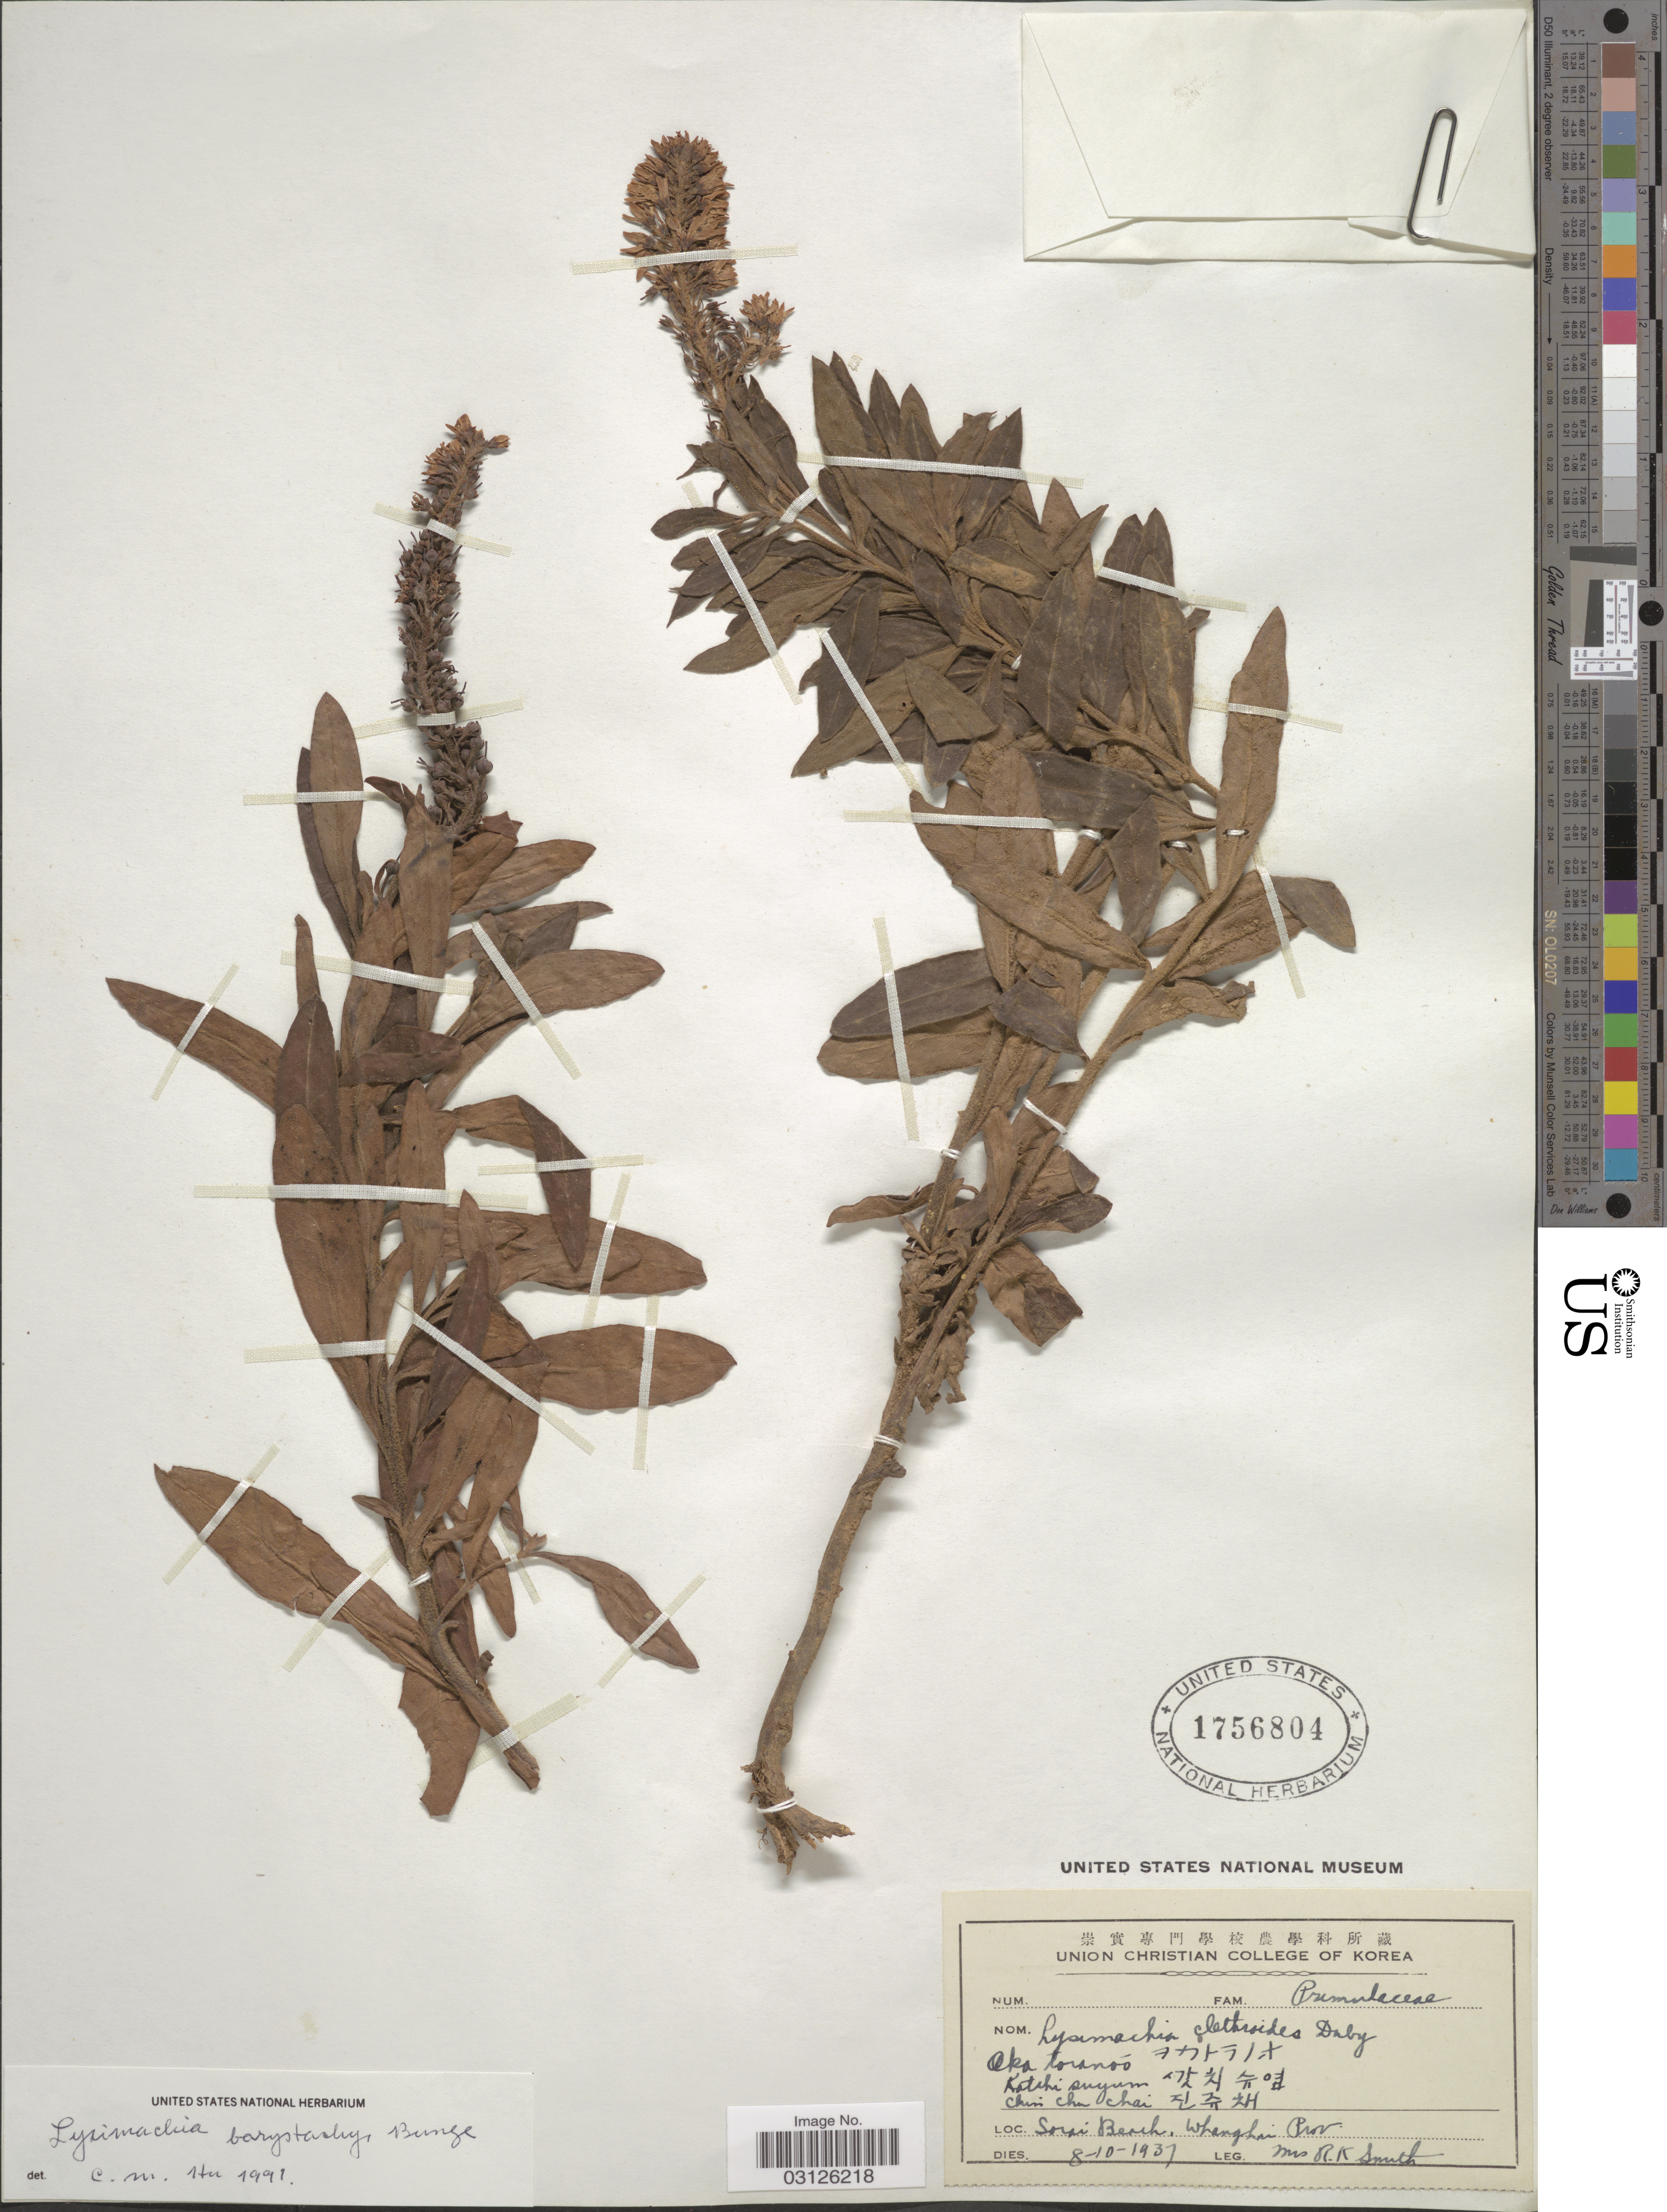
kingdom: Plantae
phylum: Tracheophyta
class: Magnoliopsida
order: Ericales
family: Primulaceae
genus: Lysimachia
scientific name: Lysimachia barystachys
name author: Bunge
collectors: R. Smith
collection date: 1937-10-08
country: North Korea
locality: Sorai Beach, Whanghai Prov.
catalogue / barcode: US 1756804